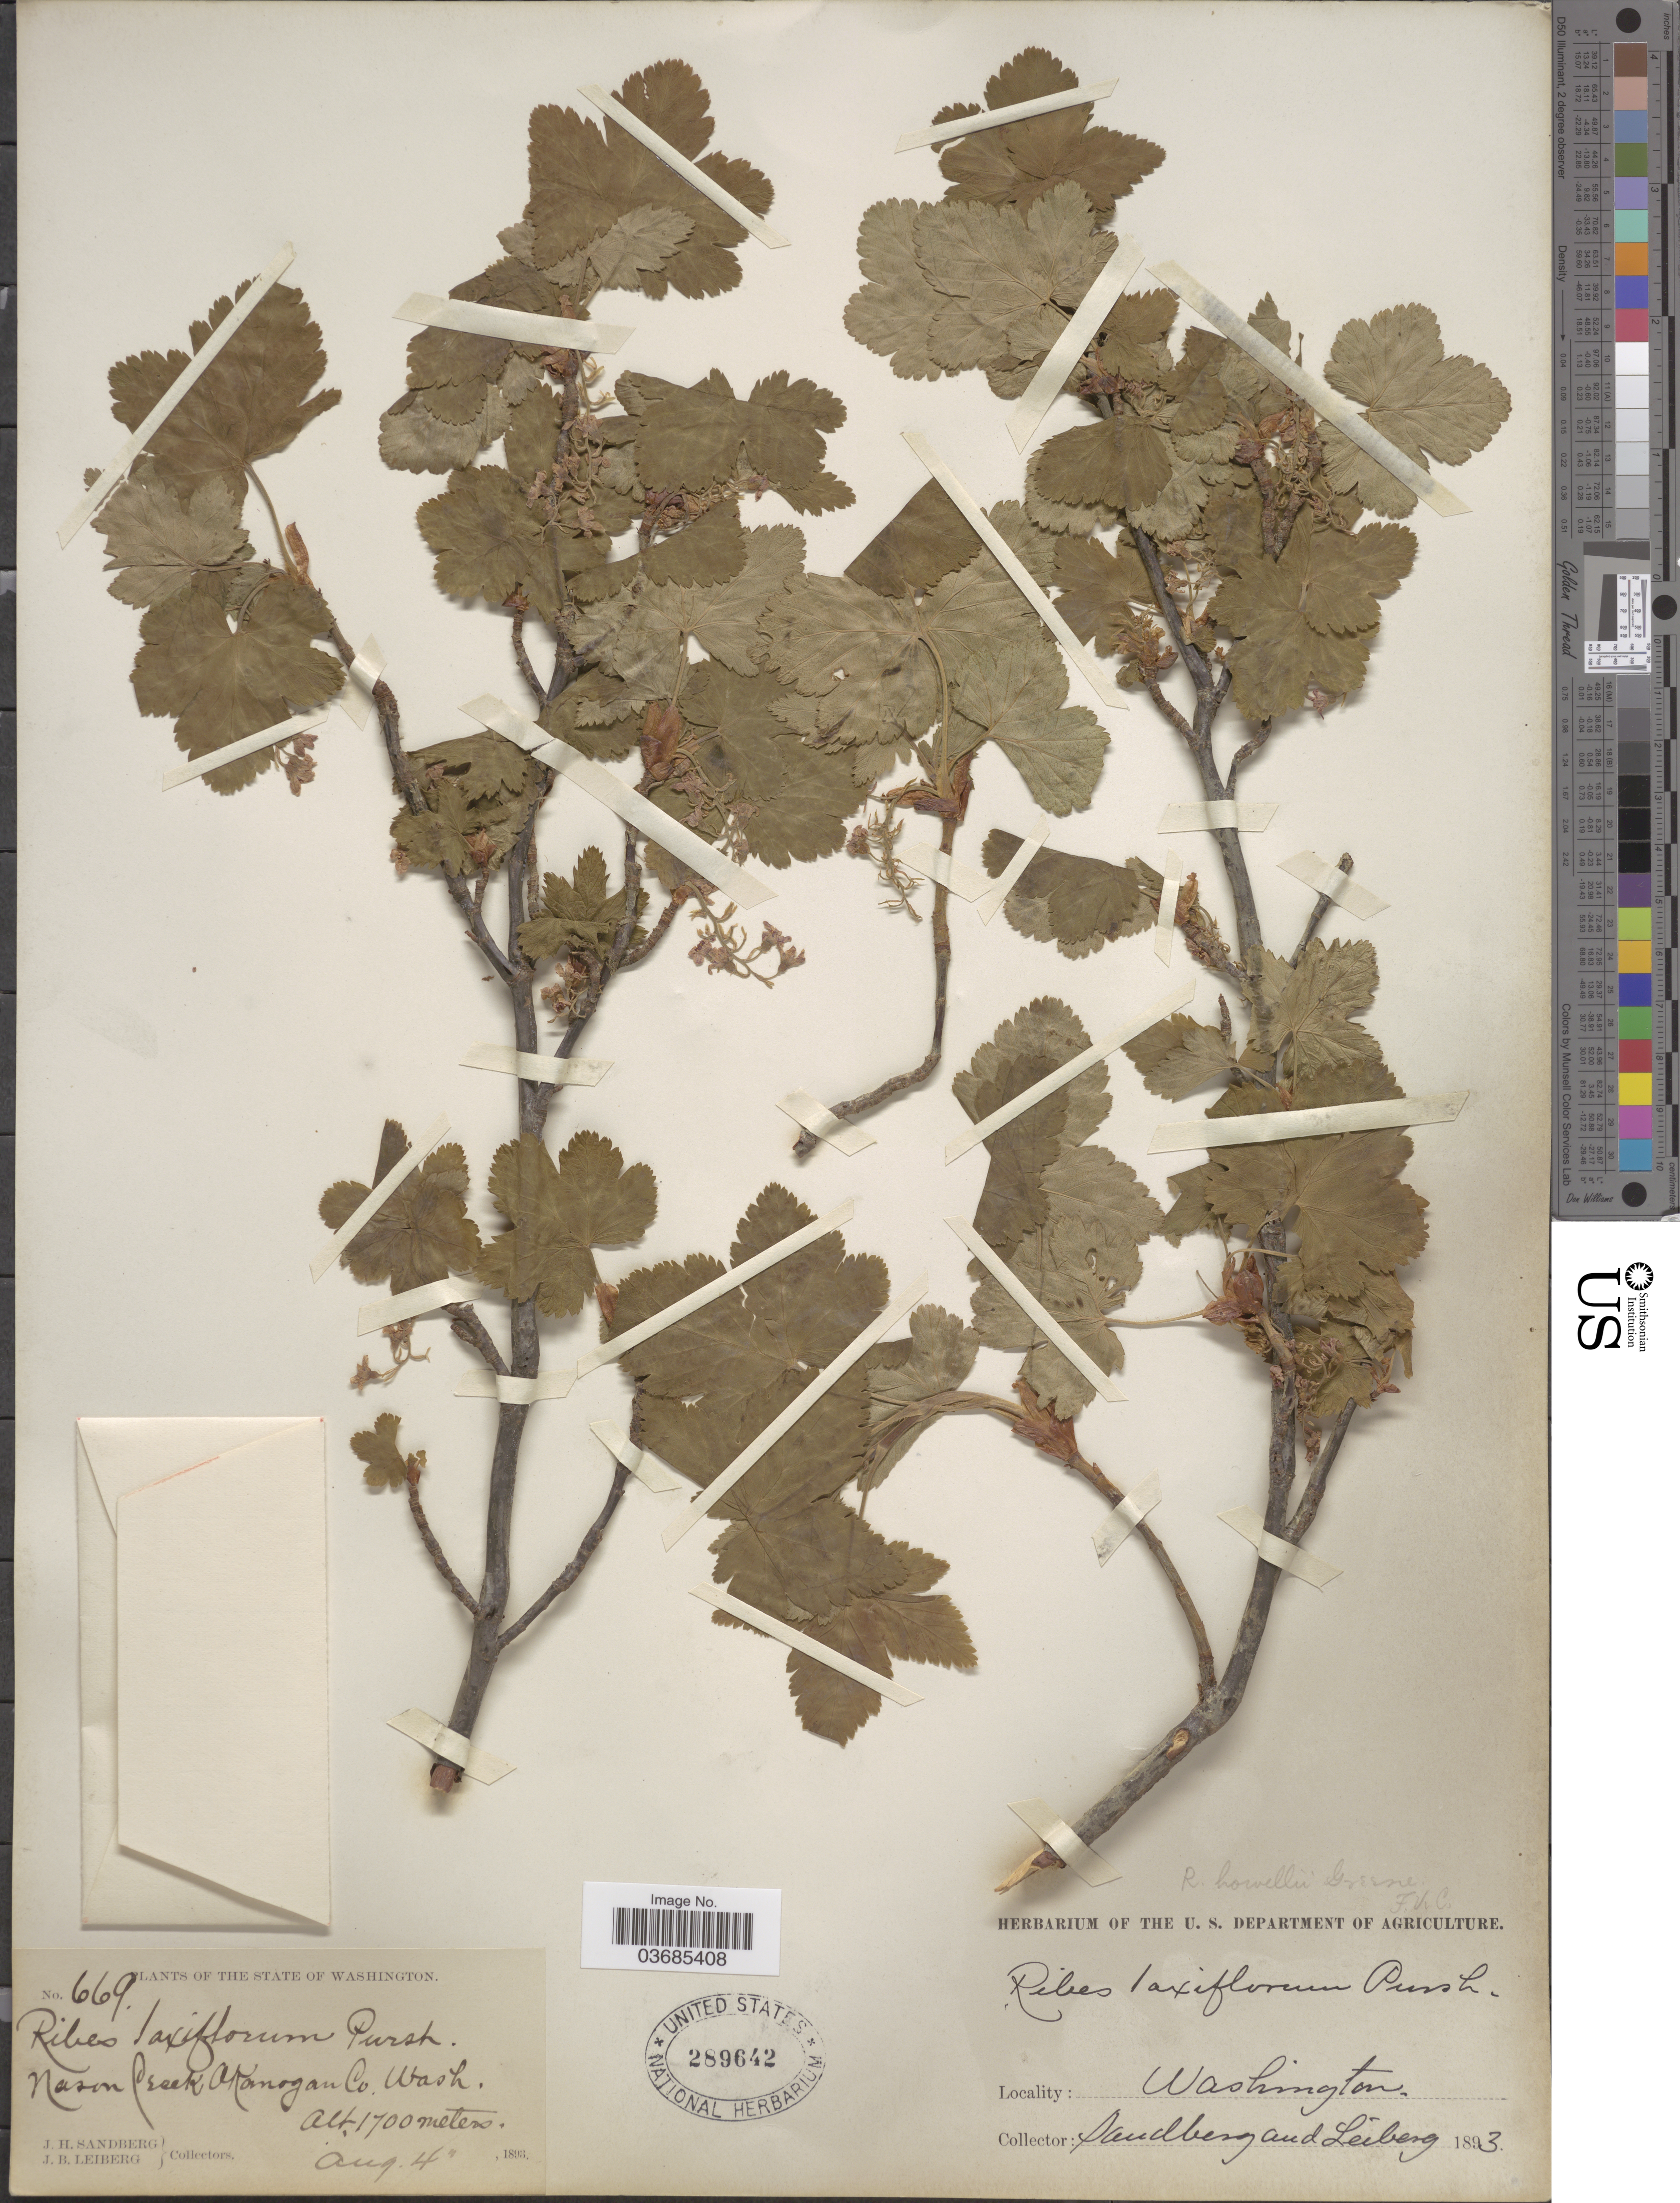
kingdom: Plantae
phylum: Tracheophyta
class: Magnoliopsida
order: Saxifragales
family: Grossulariaceae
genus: Ribes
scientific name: Ribes acerifolium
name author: Howell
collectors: J. H. Sandberg & J. B. Leiberg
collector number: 669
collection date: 1893-08-04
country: United States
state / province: Washington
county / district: Okanogan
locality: Nason Creek, Okanogan Co.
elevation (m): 1700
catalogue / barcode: US 289642